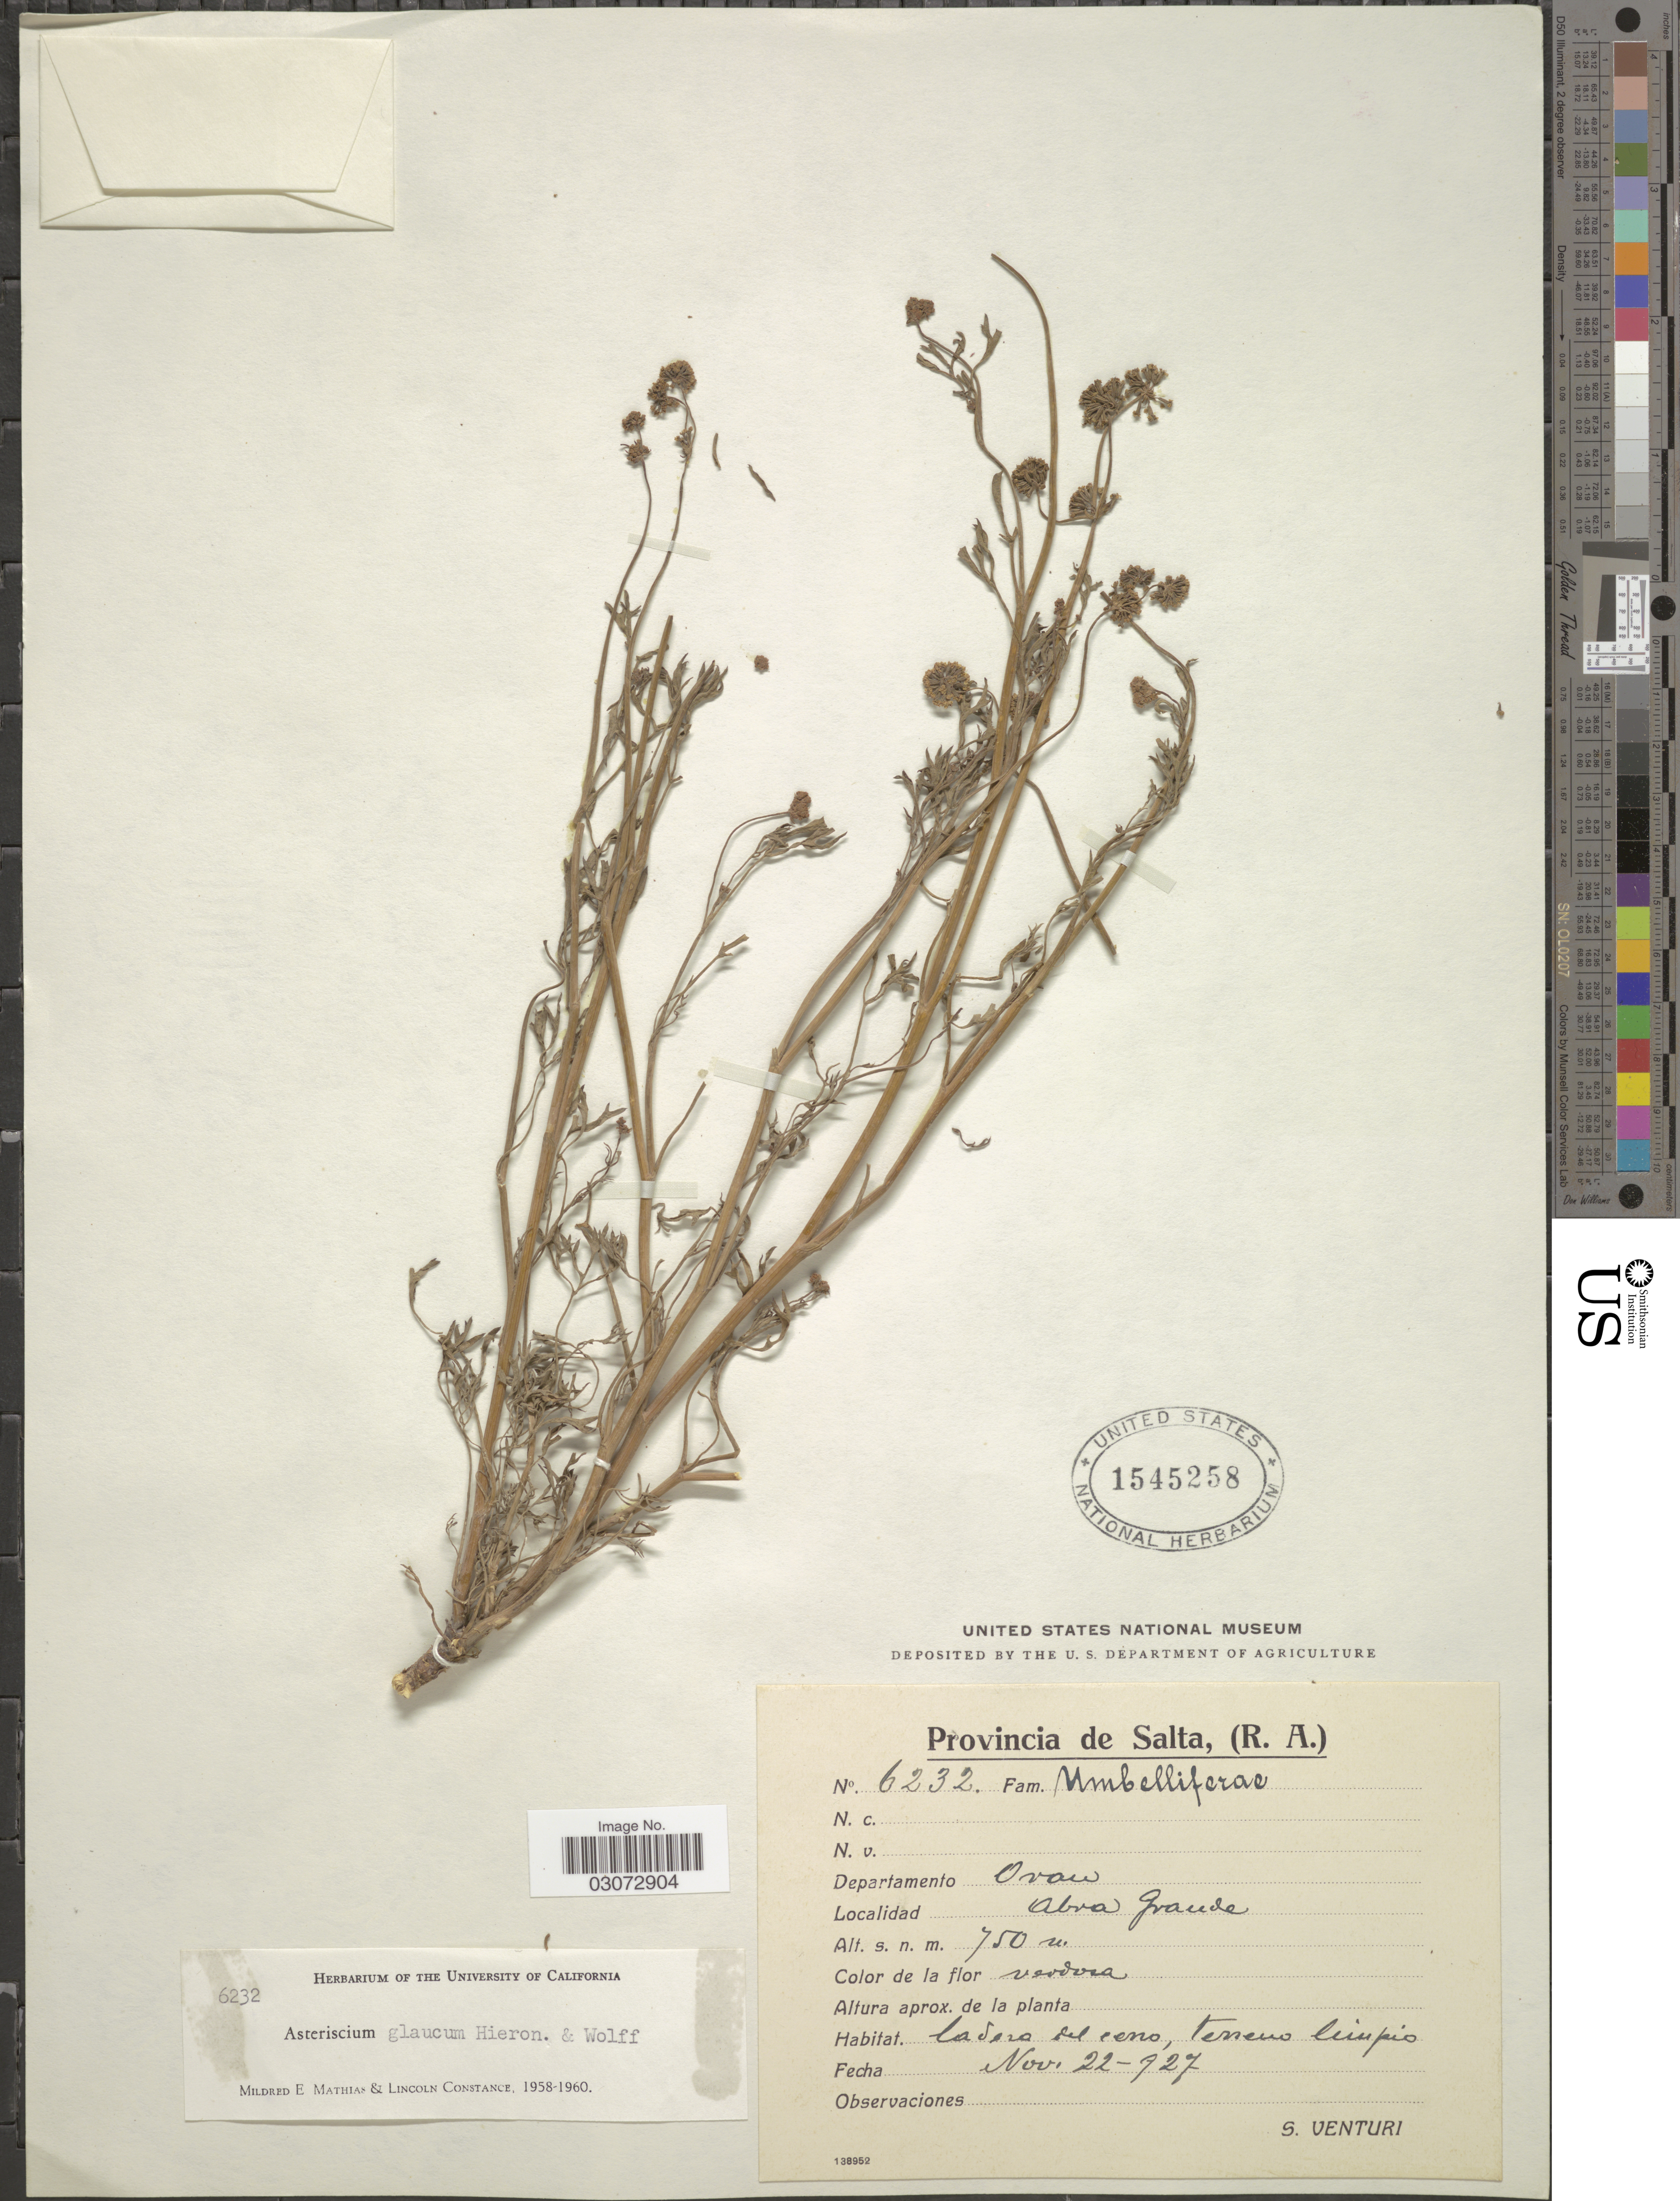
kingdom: Plantae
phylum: Tracheophyta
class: Magnoliopsida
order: Apiales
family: Apiaceae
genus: Asteriscium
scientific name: Asteriscium glaucum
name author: Hieron. & H. Wolff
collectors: S. Venturi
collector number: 6232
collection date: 1927-11-22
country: Argentina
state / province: Salta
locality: Departamento Oran. Abra Grande.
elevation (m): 750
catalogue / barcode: US 1545258